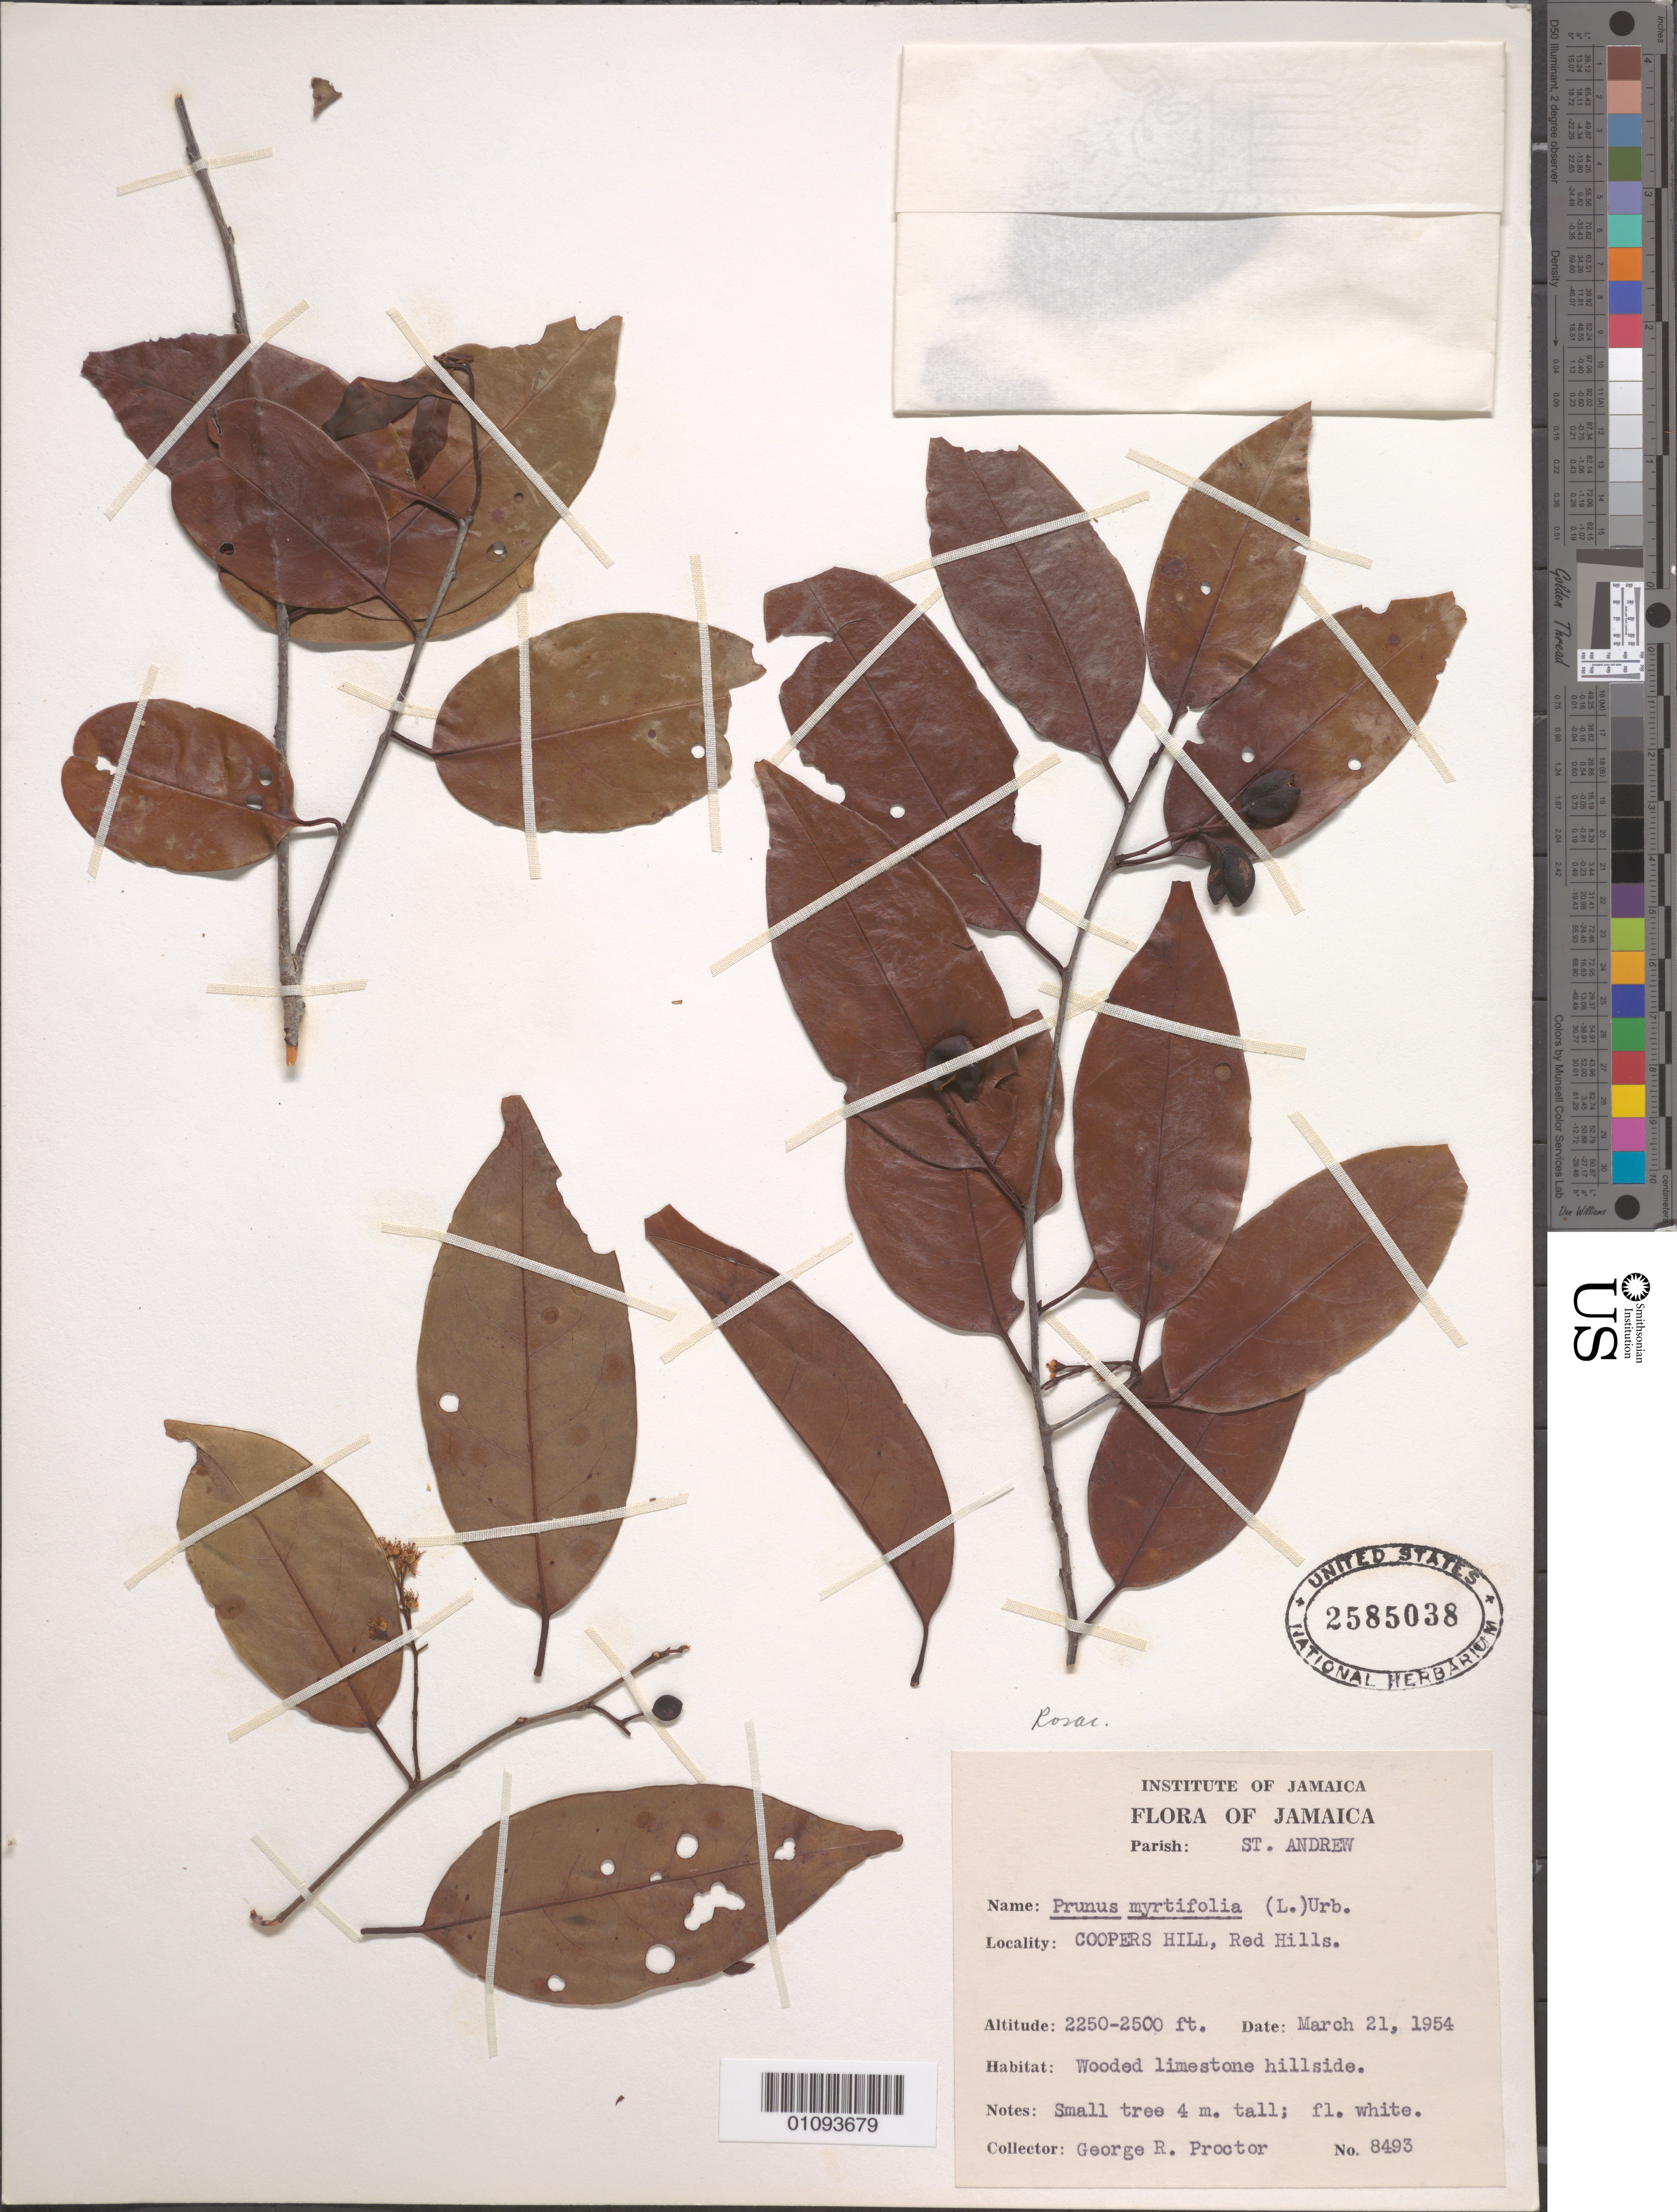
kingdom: Plantae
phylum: Tracheophyta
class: Magnoliopsida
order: Rosales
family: Rosaceae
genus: Prunus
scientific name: Prunus myrtifolia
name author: (L.) Urb.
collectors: G. R. Proctor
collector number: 8493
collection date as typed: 21 Mar 1954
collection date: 1954-03-21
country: Jamaica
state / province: Saint Andrew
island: Jamaica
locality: wooded limestone hillside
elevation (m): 686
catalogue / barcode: US 2585038